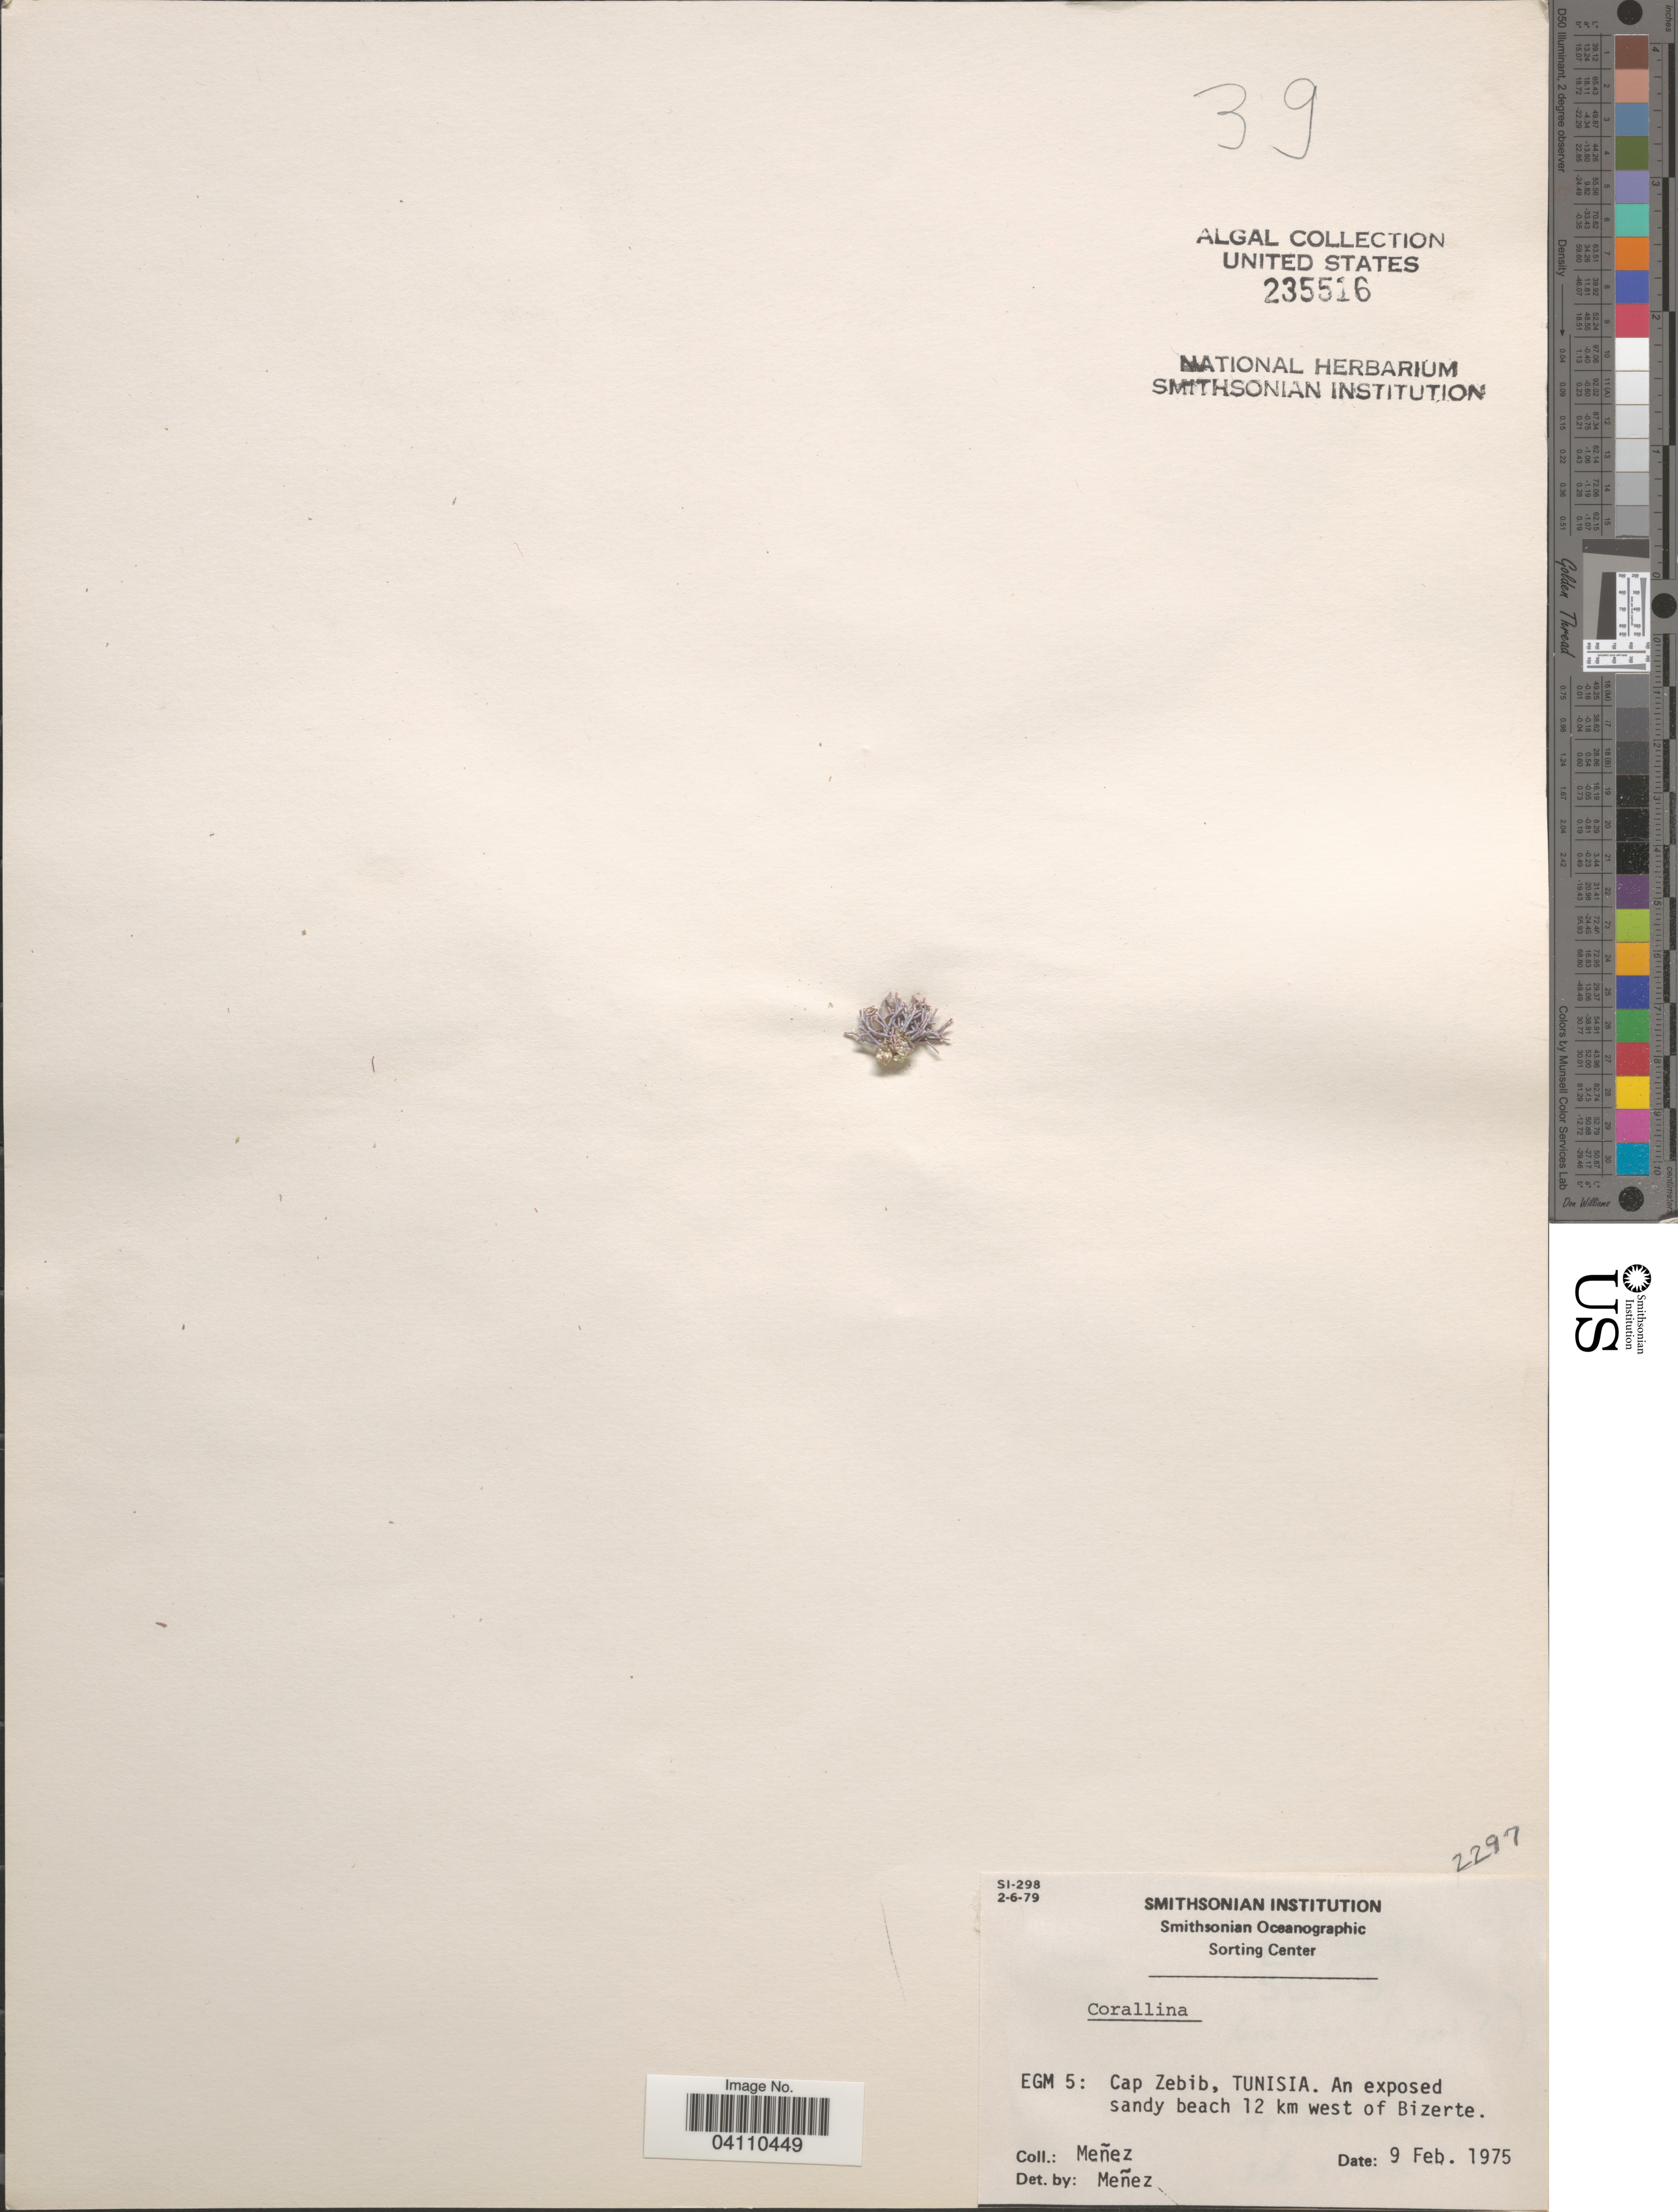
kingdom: Plantae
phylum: Rhodophyta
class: Florideophyceae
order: Corallinales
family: Corallinaceae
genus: Corallina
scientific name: Corallina sp.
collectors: Menez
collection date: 1975-02-09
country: Tunisia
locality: EGM 5: Cap Zebib, Tunisia. An exposed sandy beach 12 km west of Bizerte.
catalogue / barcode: US 235516